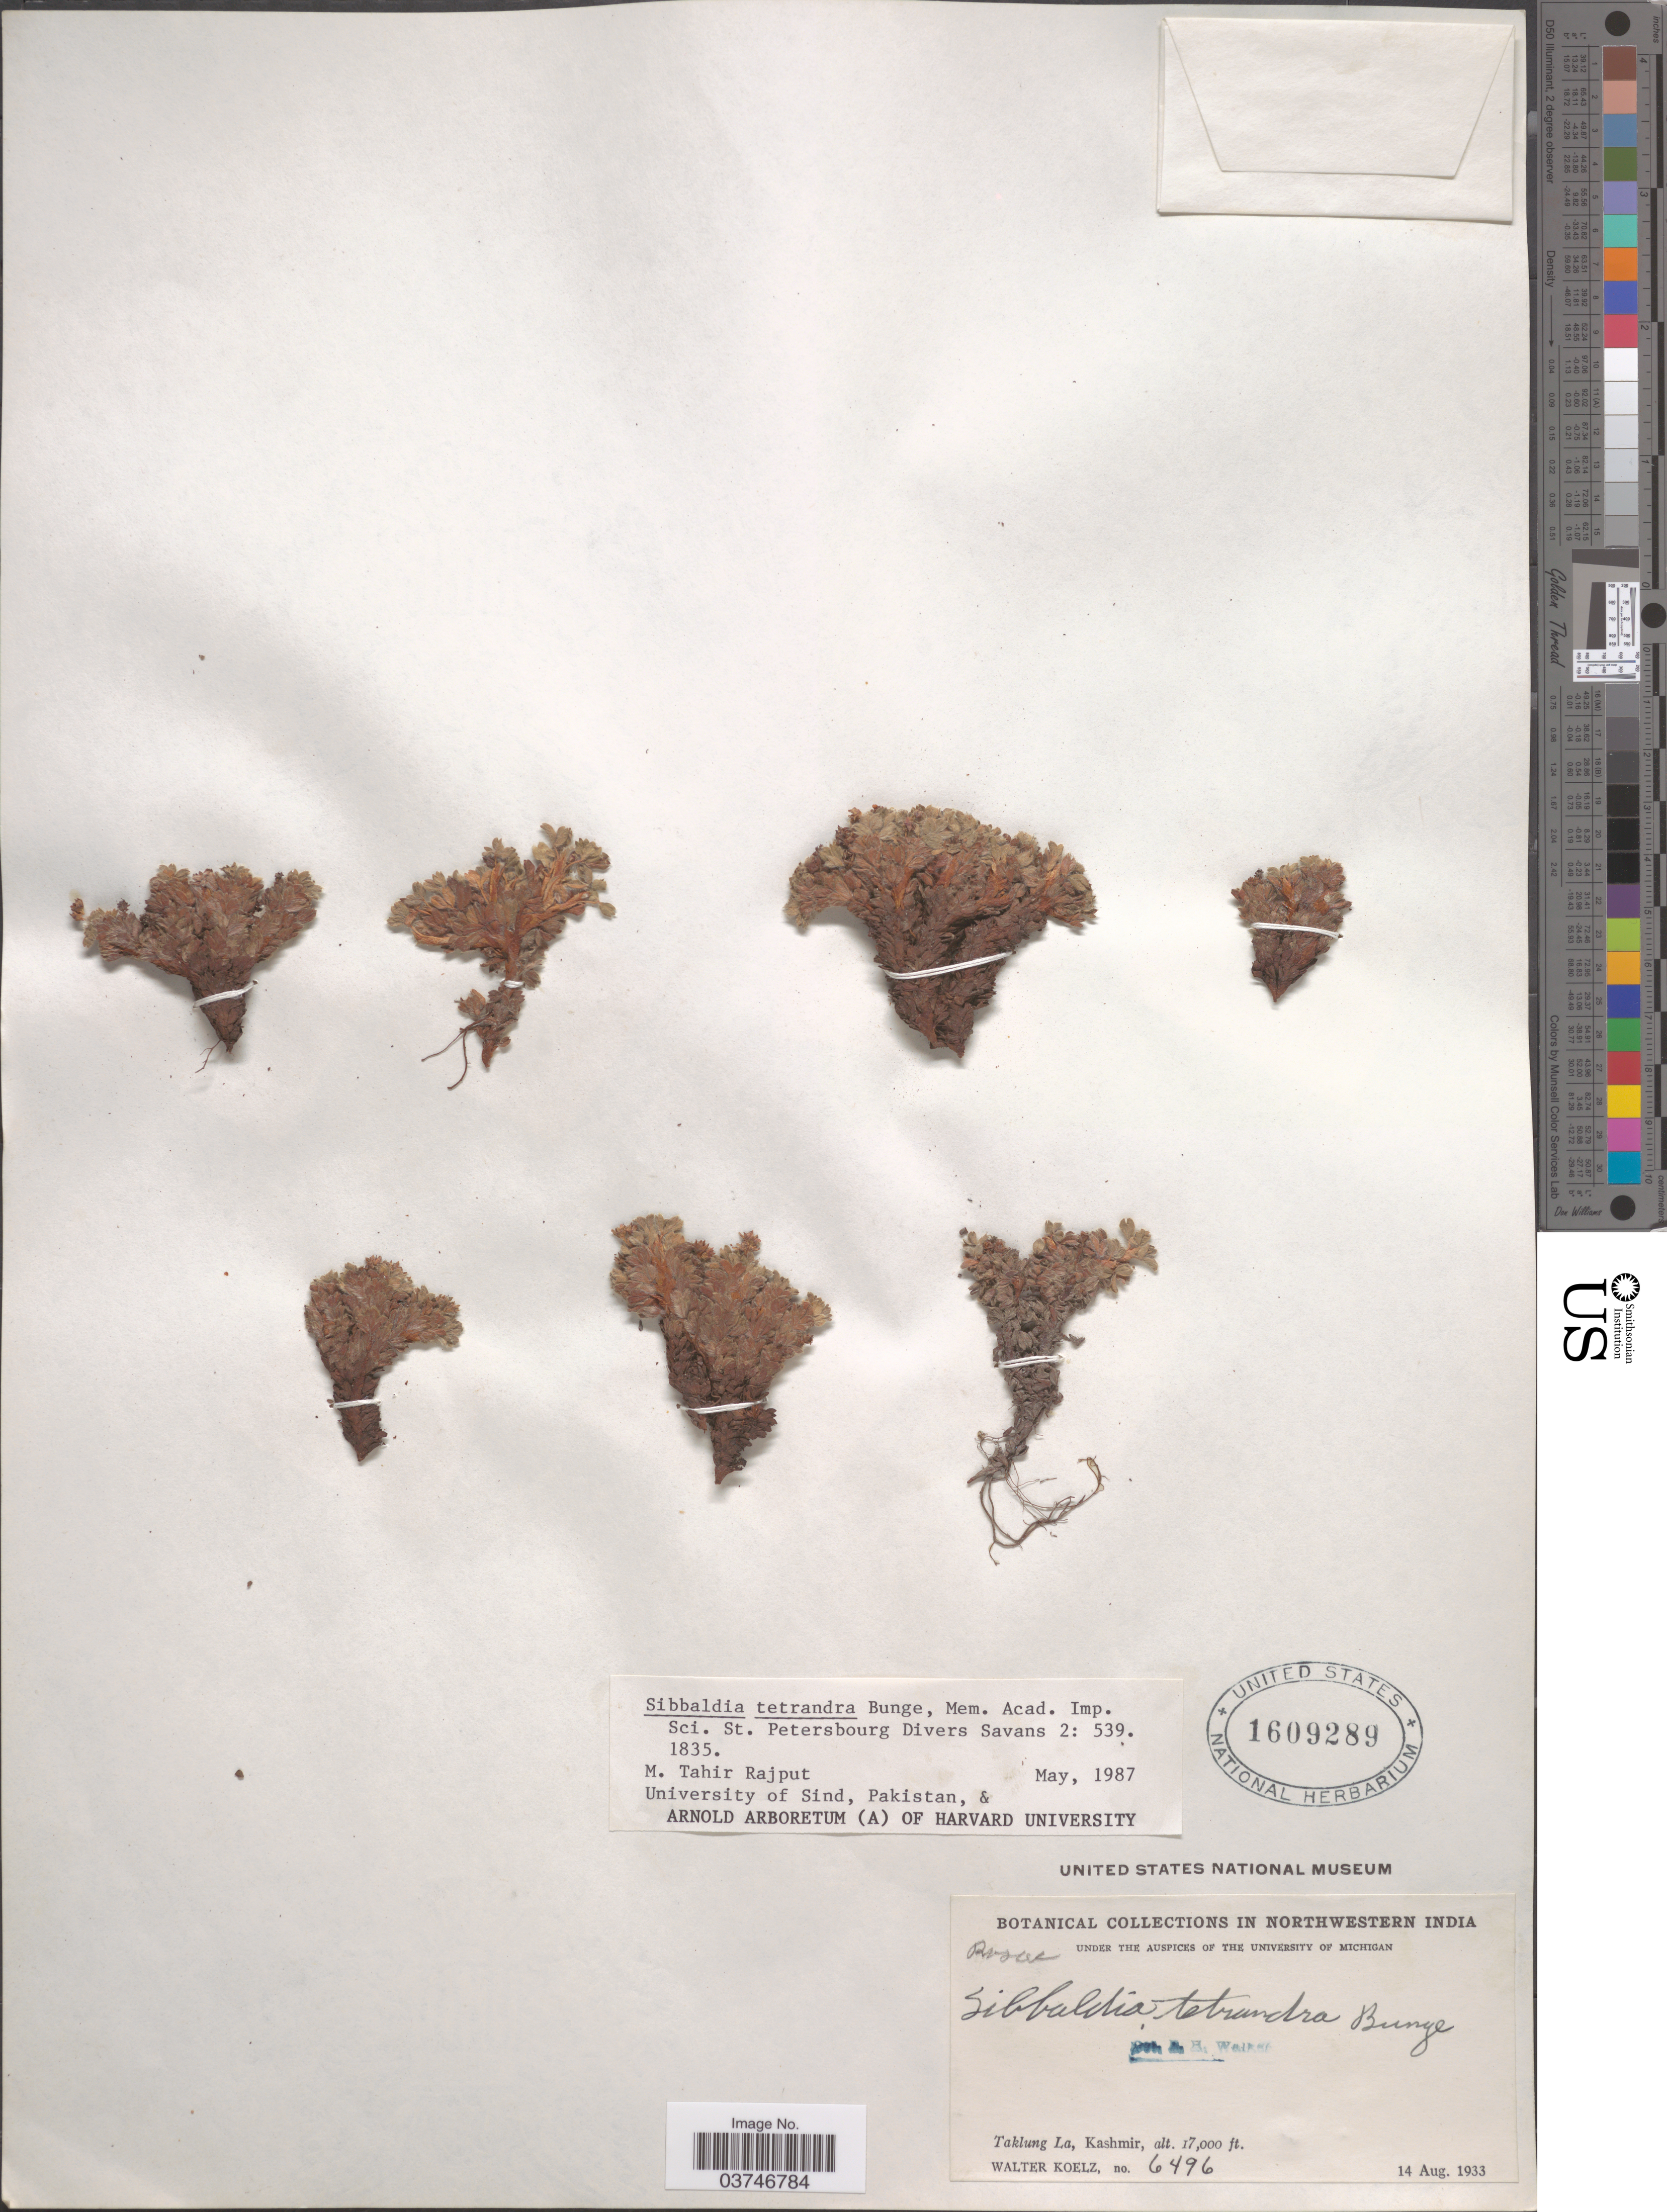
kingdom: Plantae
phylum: Tracheophyta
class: Magnoliopsida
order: Rosales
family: Rosaceae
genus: Sibbaldia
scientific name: Sibbaldia tetrandra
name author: Bunge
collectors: W. N. Koelz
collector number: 6496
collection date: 1933-08-14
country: India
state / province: Jammu and Kashmir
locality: Northwestern India. Taklung La, Kashmir.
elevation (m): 5182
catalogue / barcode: US 1609289